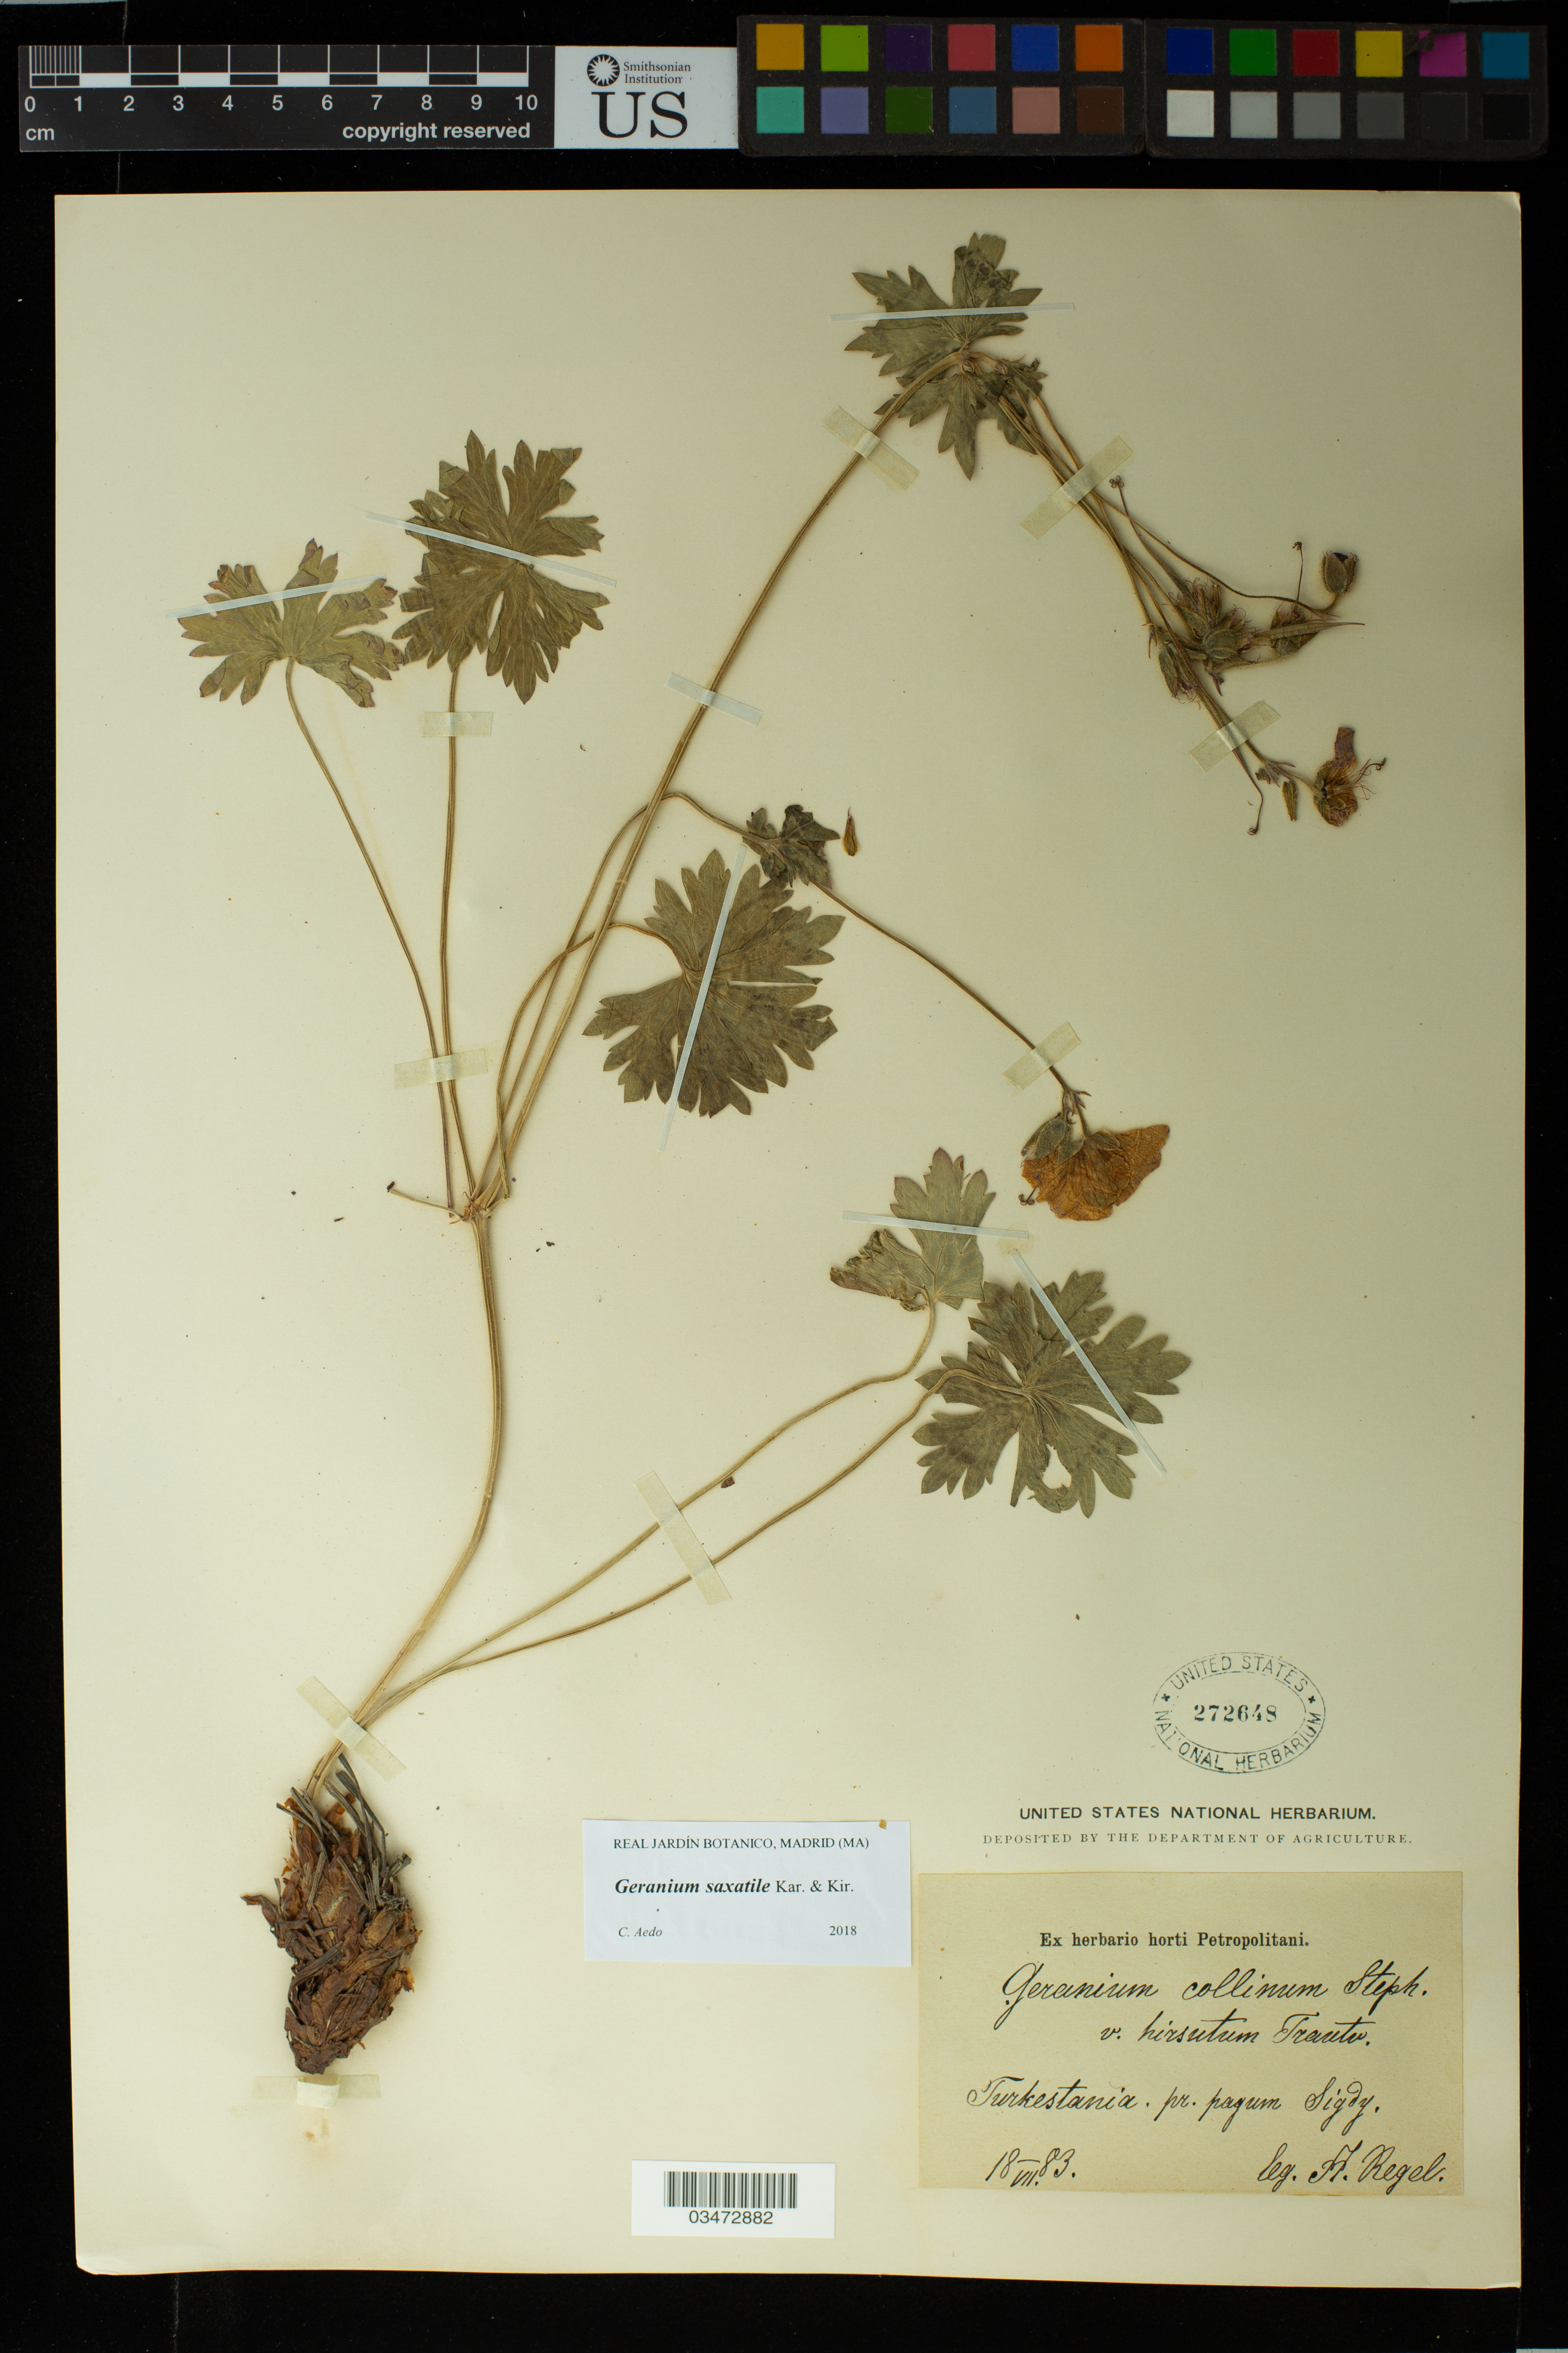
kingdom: Plantae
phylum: Tracheophyta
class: Magnoliopsida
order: Geraniales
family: Geraniaceae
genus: Geranium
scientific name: Geranium saxatile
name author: Kar. & Kir.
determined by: Aedo, C.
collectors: A. Regel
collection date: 1883-07-18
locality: Turkestania. pr. pagum Sigdy [Interpreted]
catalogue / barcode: US 272648